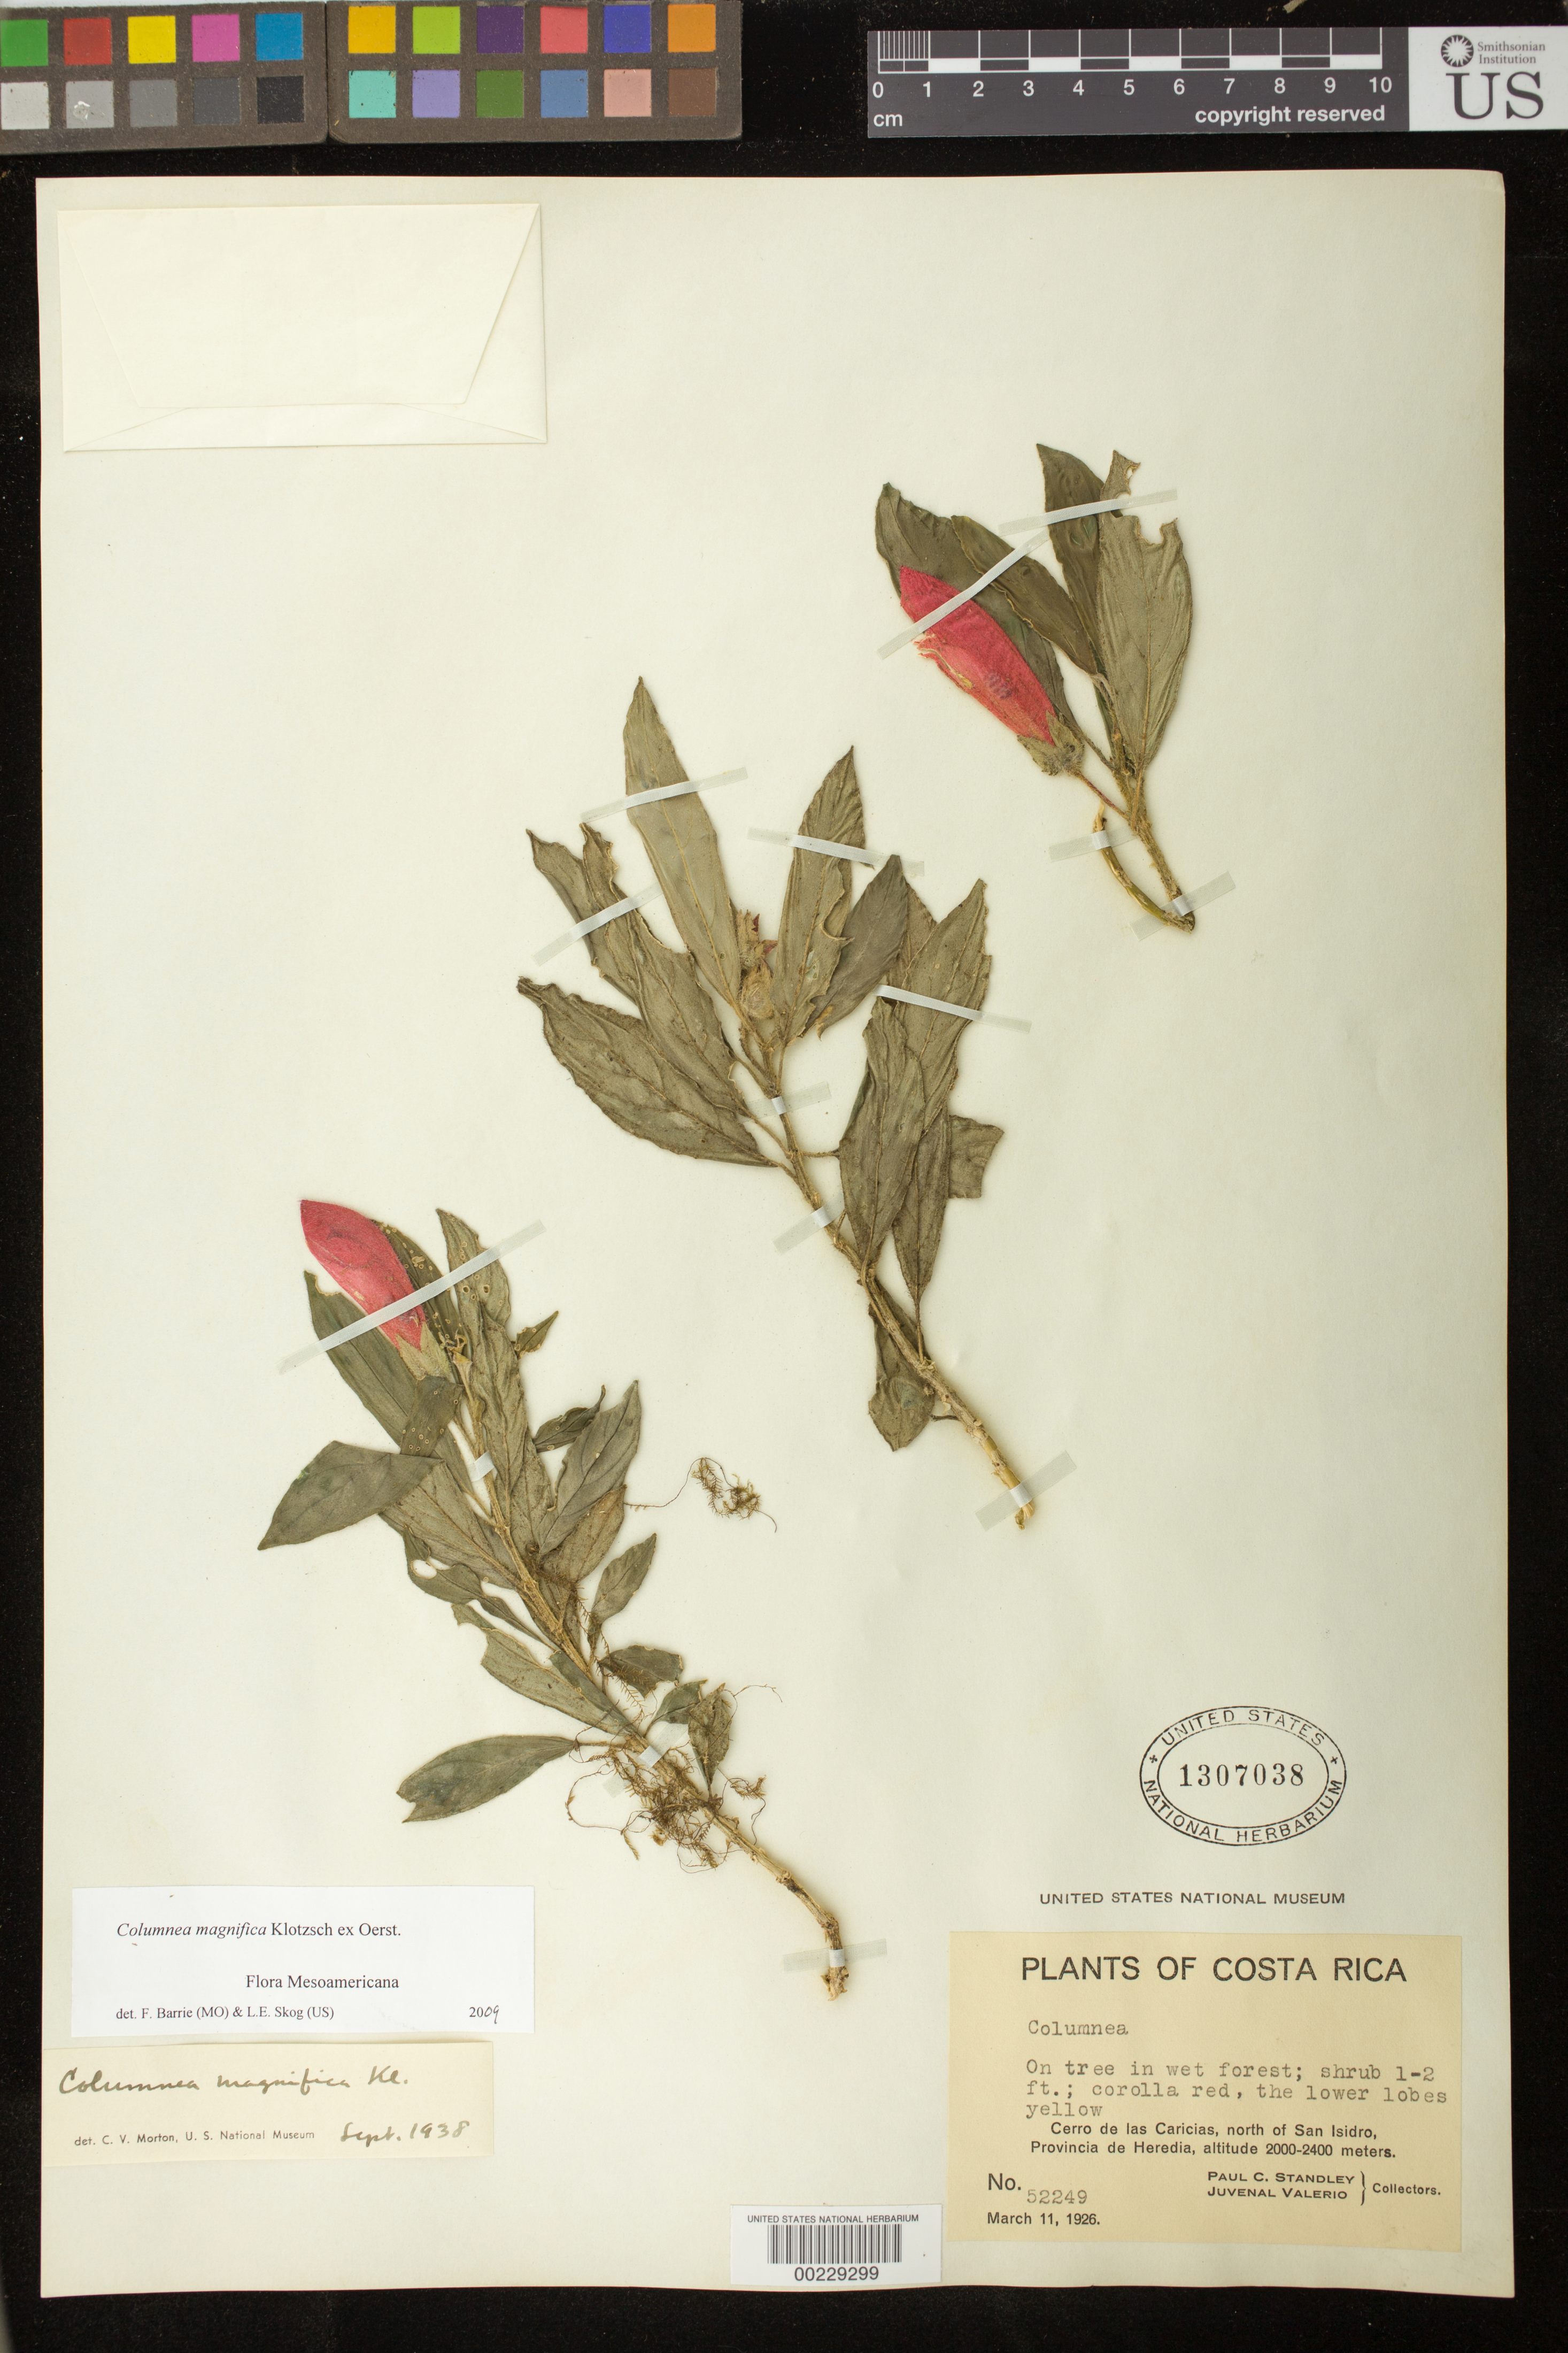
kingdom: Plantae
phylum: Tracheophyta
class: Magnoliopsida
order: Lamiales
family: Gesneriaceae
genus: Columnea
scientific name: Columnea magnifica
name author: Klotzsch ex Oerst.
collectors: P. C. Standley & J. Valerio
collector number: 52249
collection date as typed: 11 Mar 1926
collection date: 1926-03-11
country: Costa Rica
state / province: Heredia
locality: Cerro de las Caricias, N of San Isidro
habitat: On tree in wet forest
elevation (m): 2000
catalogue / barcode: US 1307038